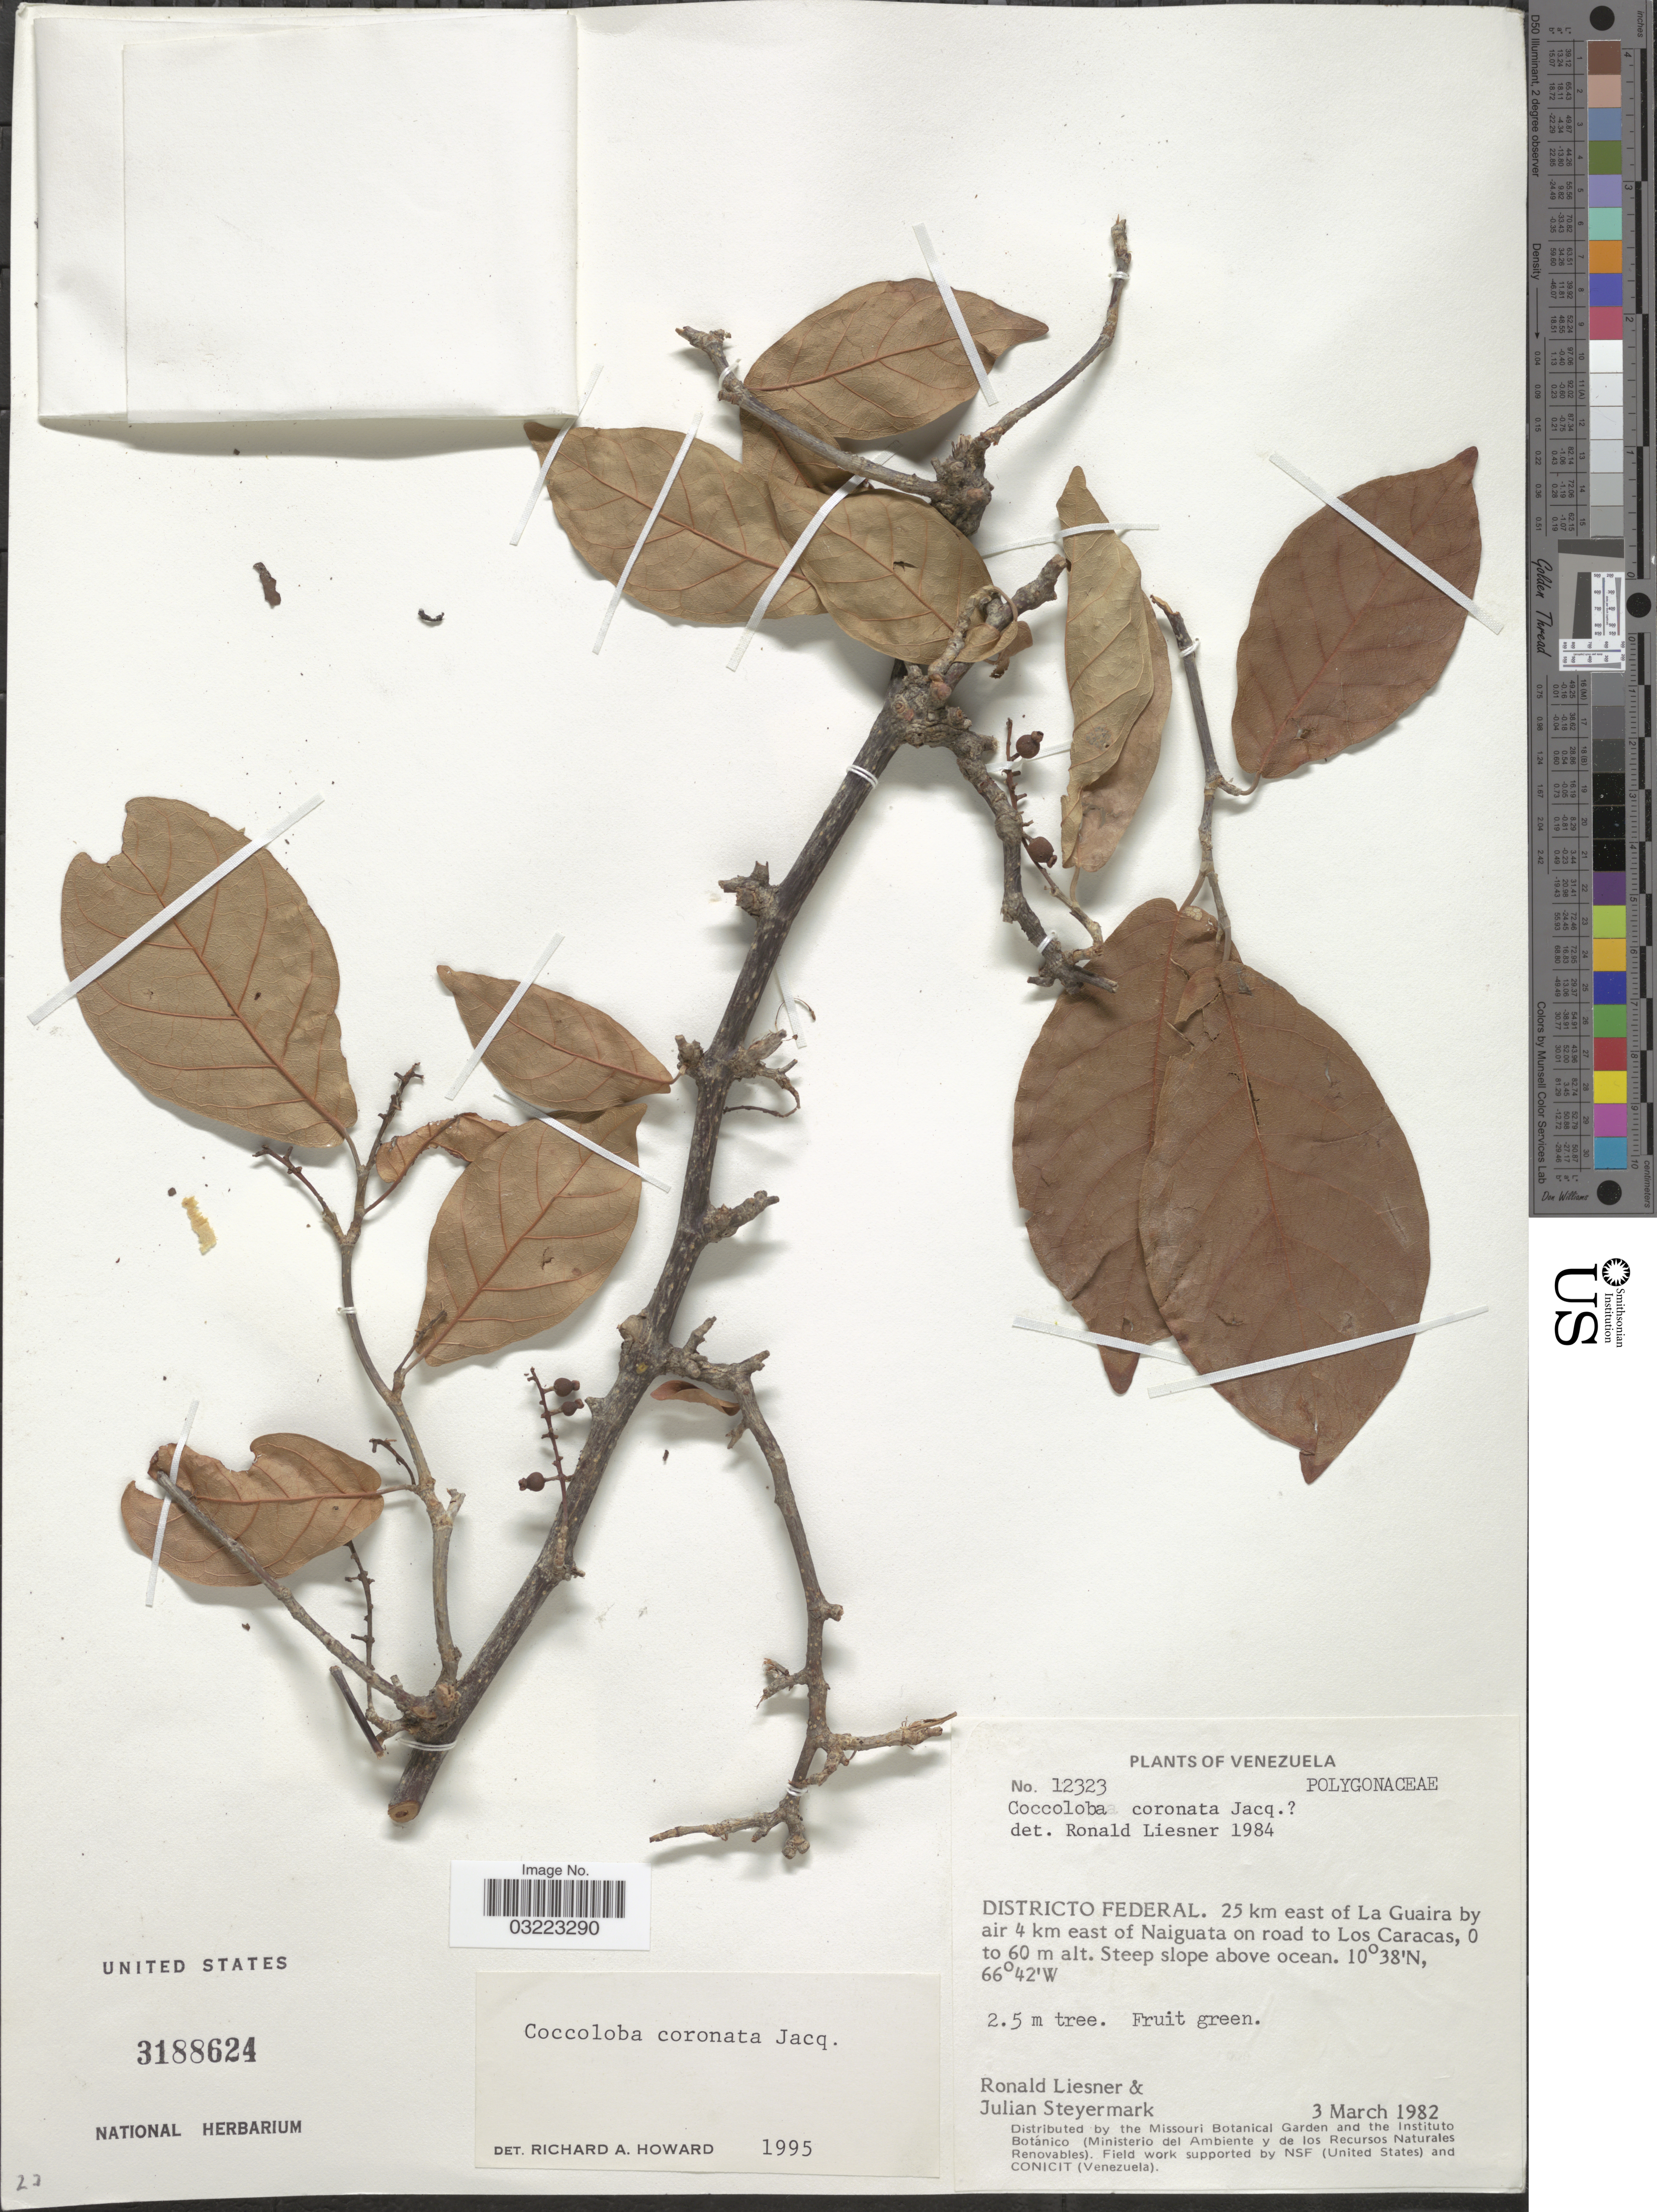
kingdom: Plantae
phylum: Tracheophyta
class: Magnoliopsida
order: Caryophyllales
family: Polygonaceae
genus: Coccoloba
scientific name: Coccoloba coronata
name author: Jacq.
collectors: R. L. Liesner & J. Steyermark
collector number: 12323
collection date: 1982-03-03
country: Venezuela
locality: Distrito Federal. 25 km east of La Guaira by air 4 km east of Naiguata on road to Los Caracas.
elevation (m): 0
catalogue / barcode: US 3188624